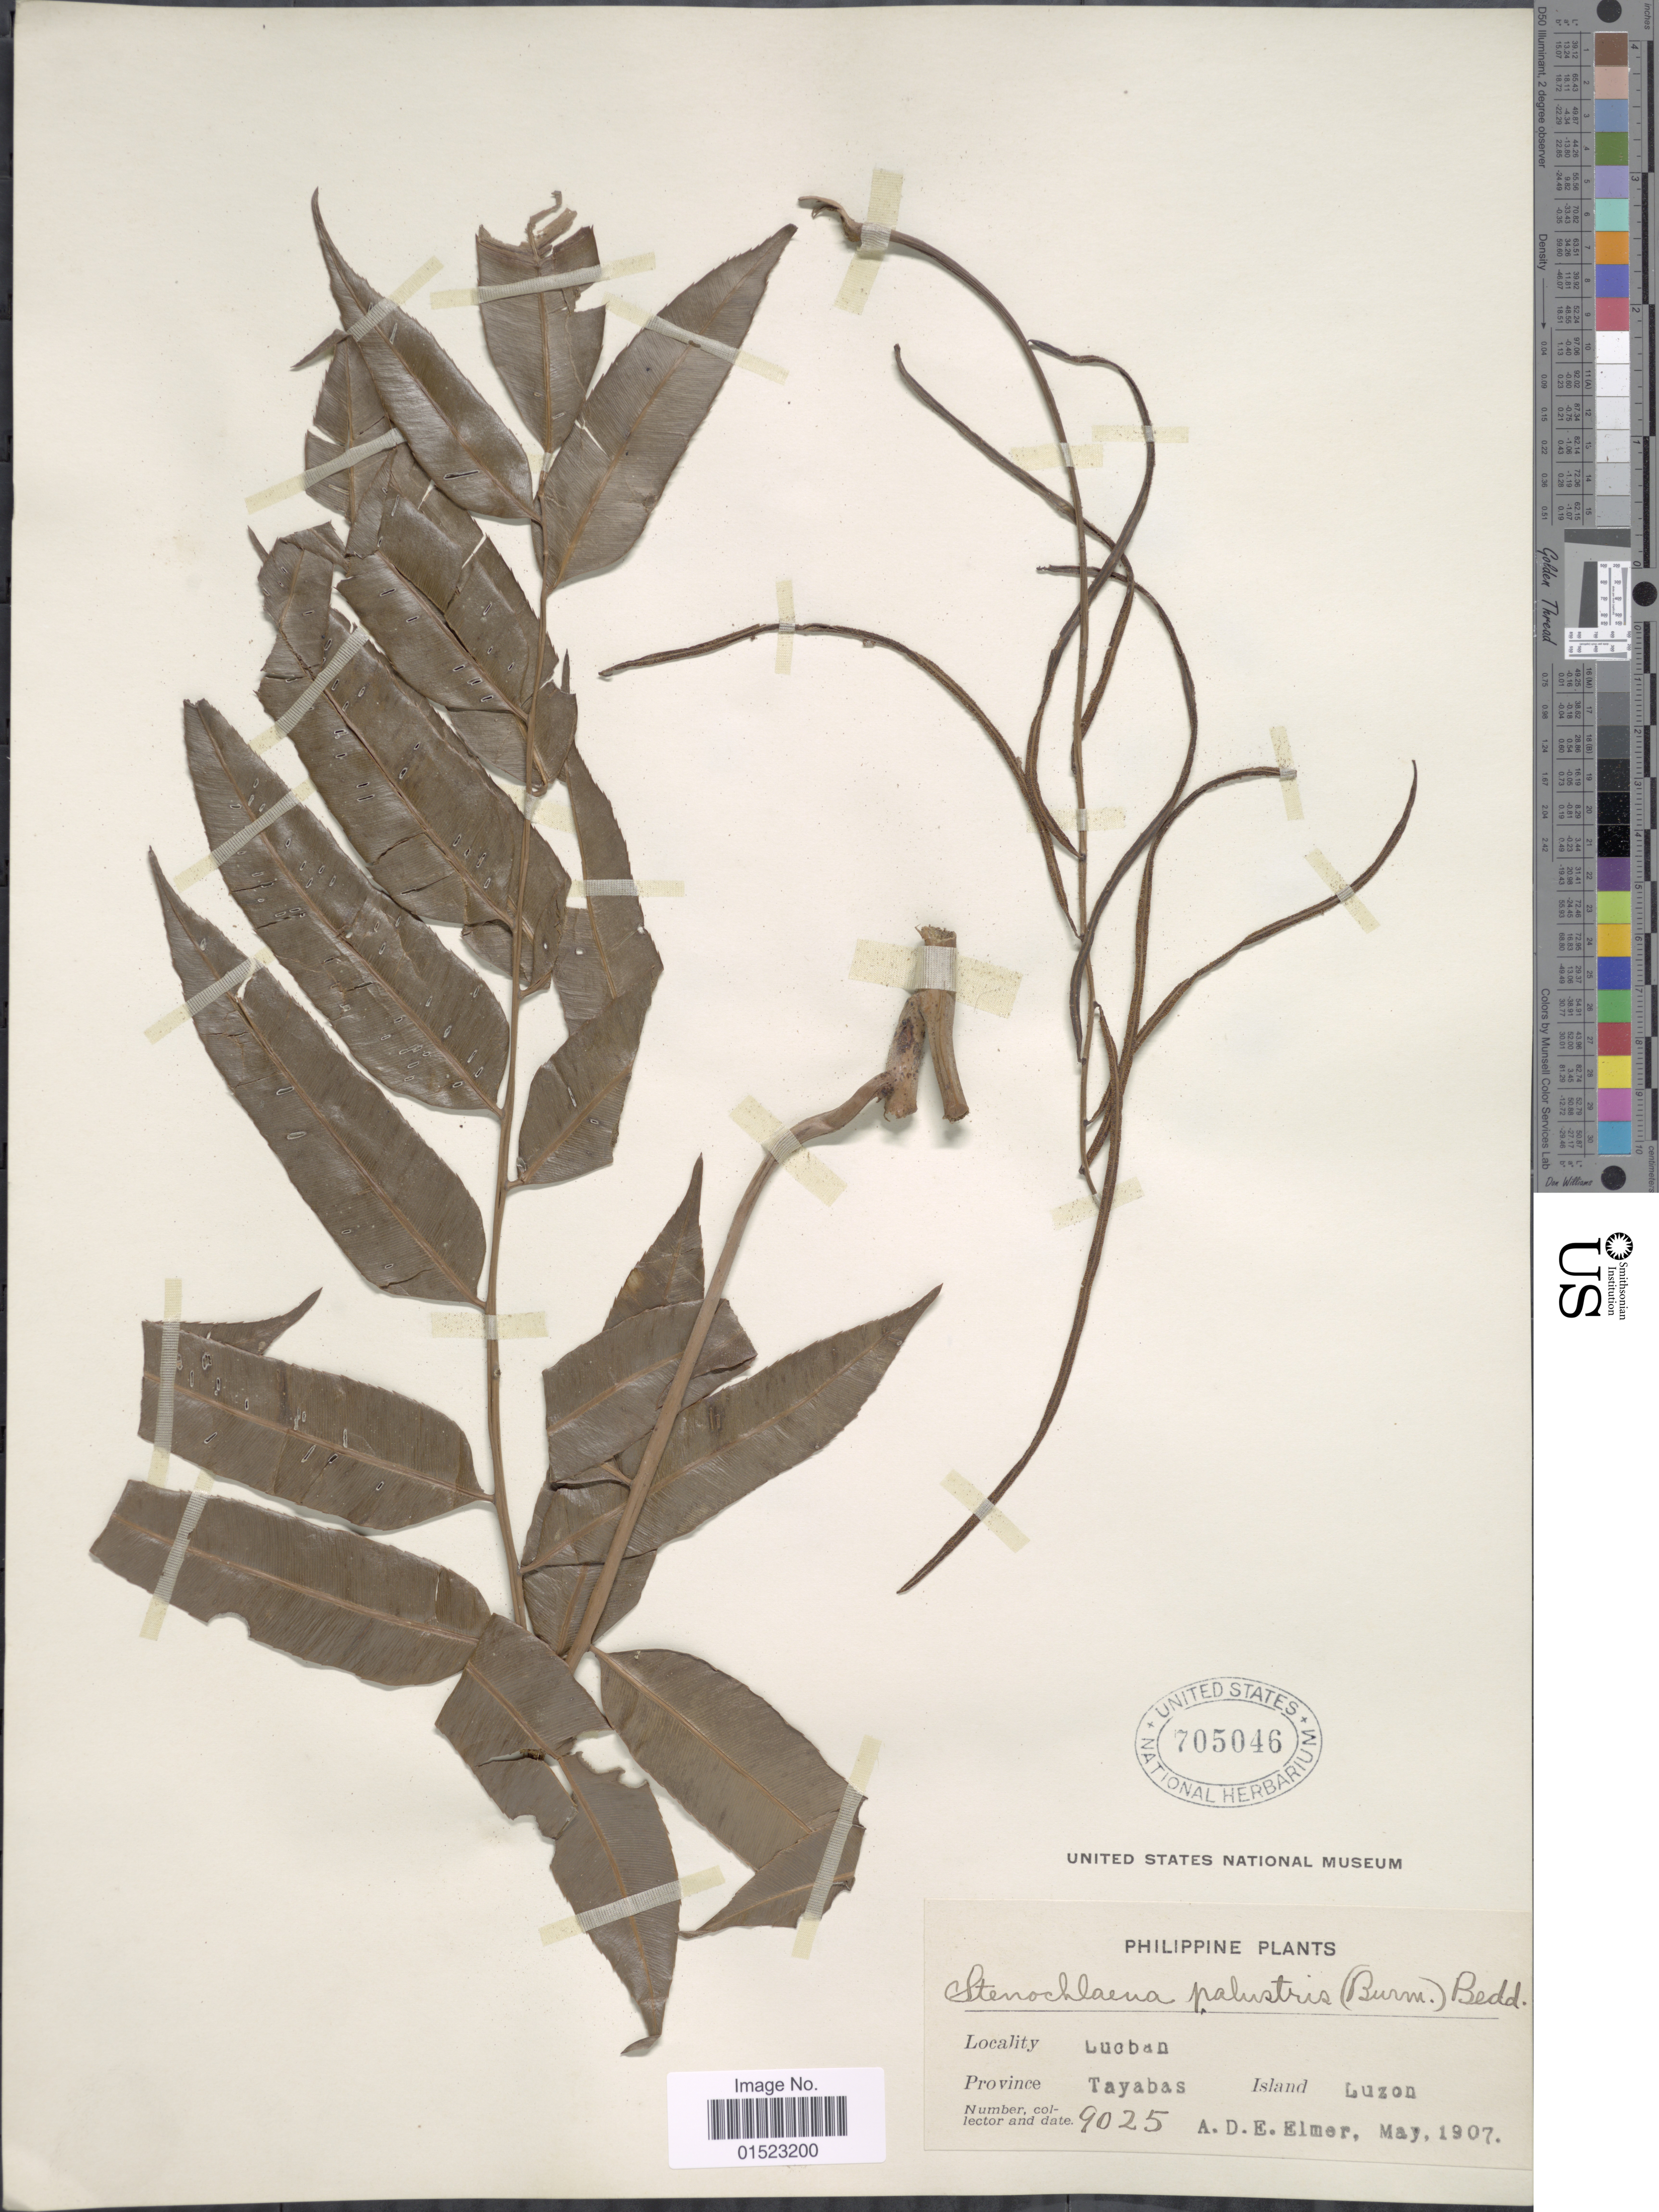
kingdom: Plantae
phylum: Tracheophyta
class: Polypodiopsida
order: Polypodiales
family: Blechnaceae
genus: Stenochlaena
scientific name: Stenochlaena palustris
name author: (Burm. f.) Bedd.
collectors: A. D. E. Elmer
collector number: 9025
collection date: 1907-05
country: Philippines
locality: Lucban, Tayabas, Luzon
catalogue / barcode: US 705046